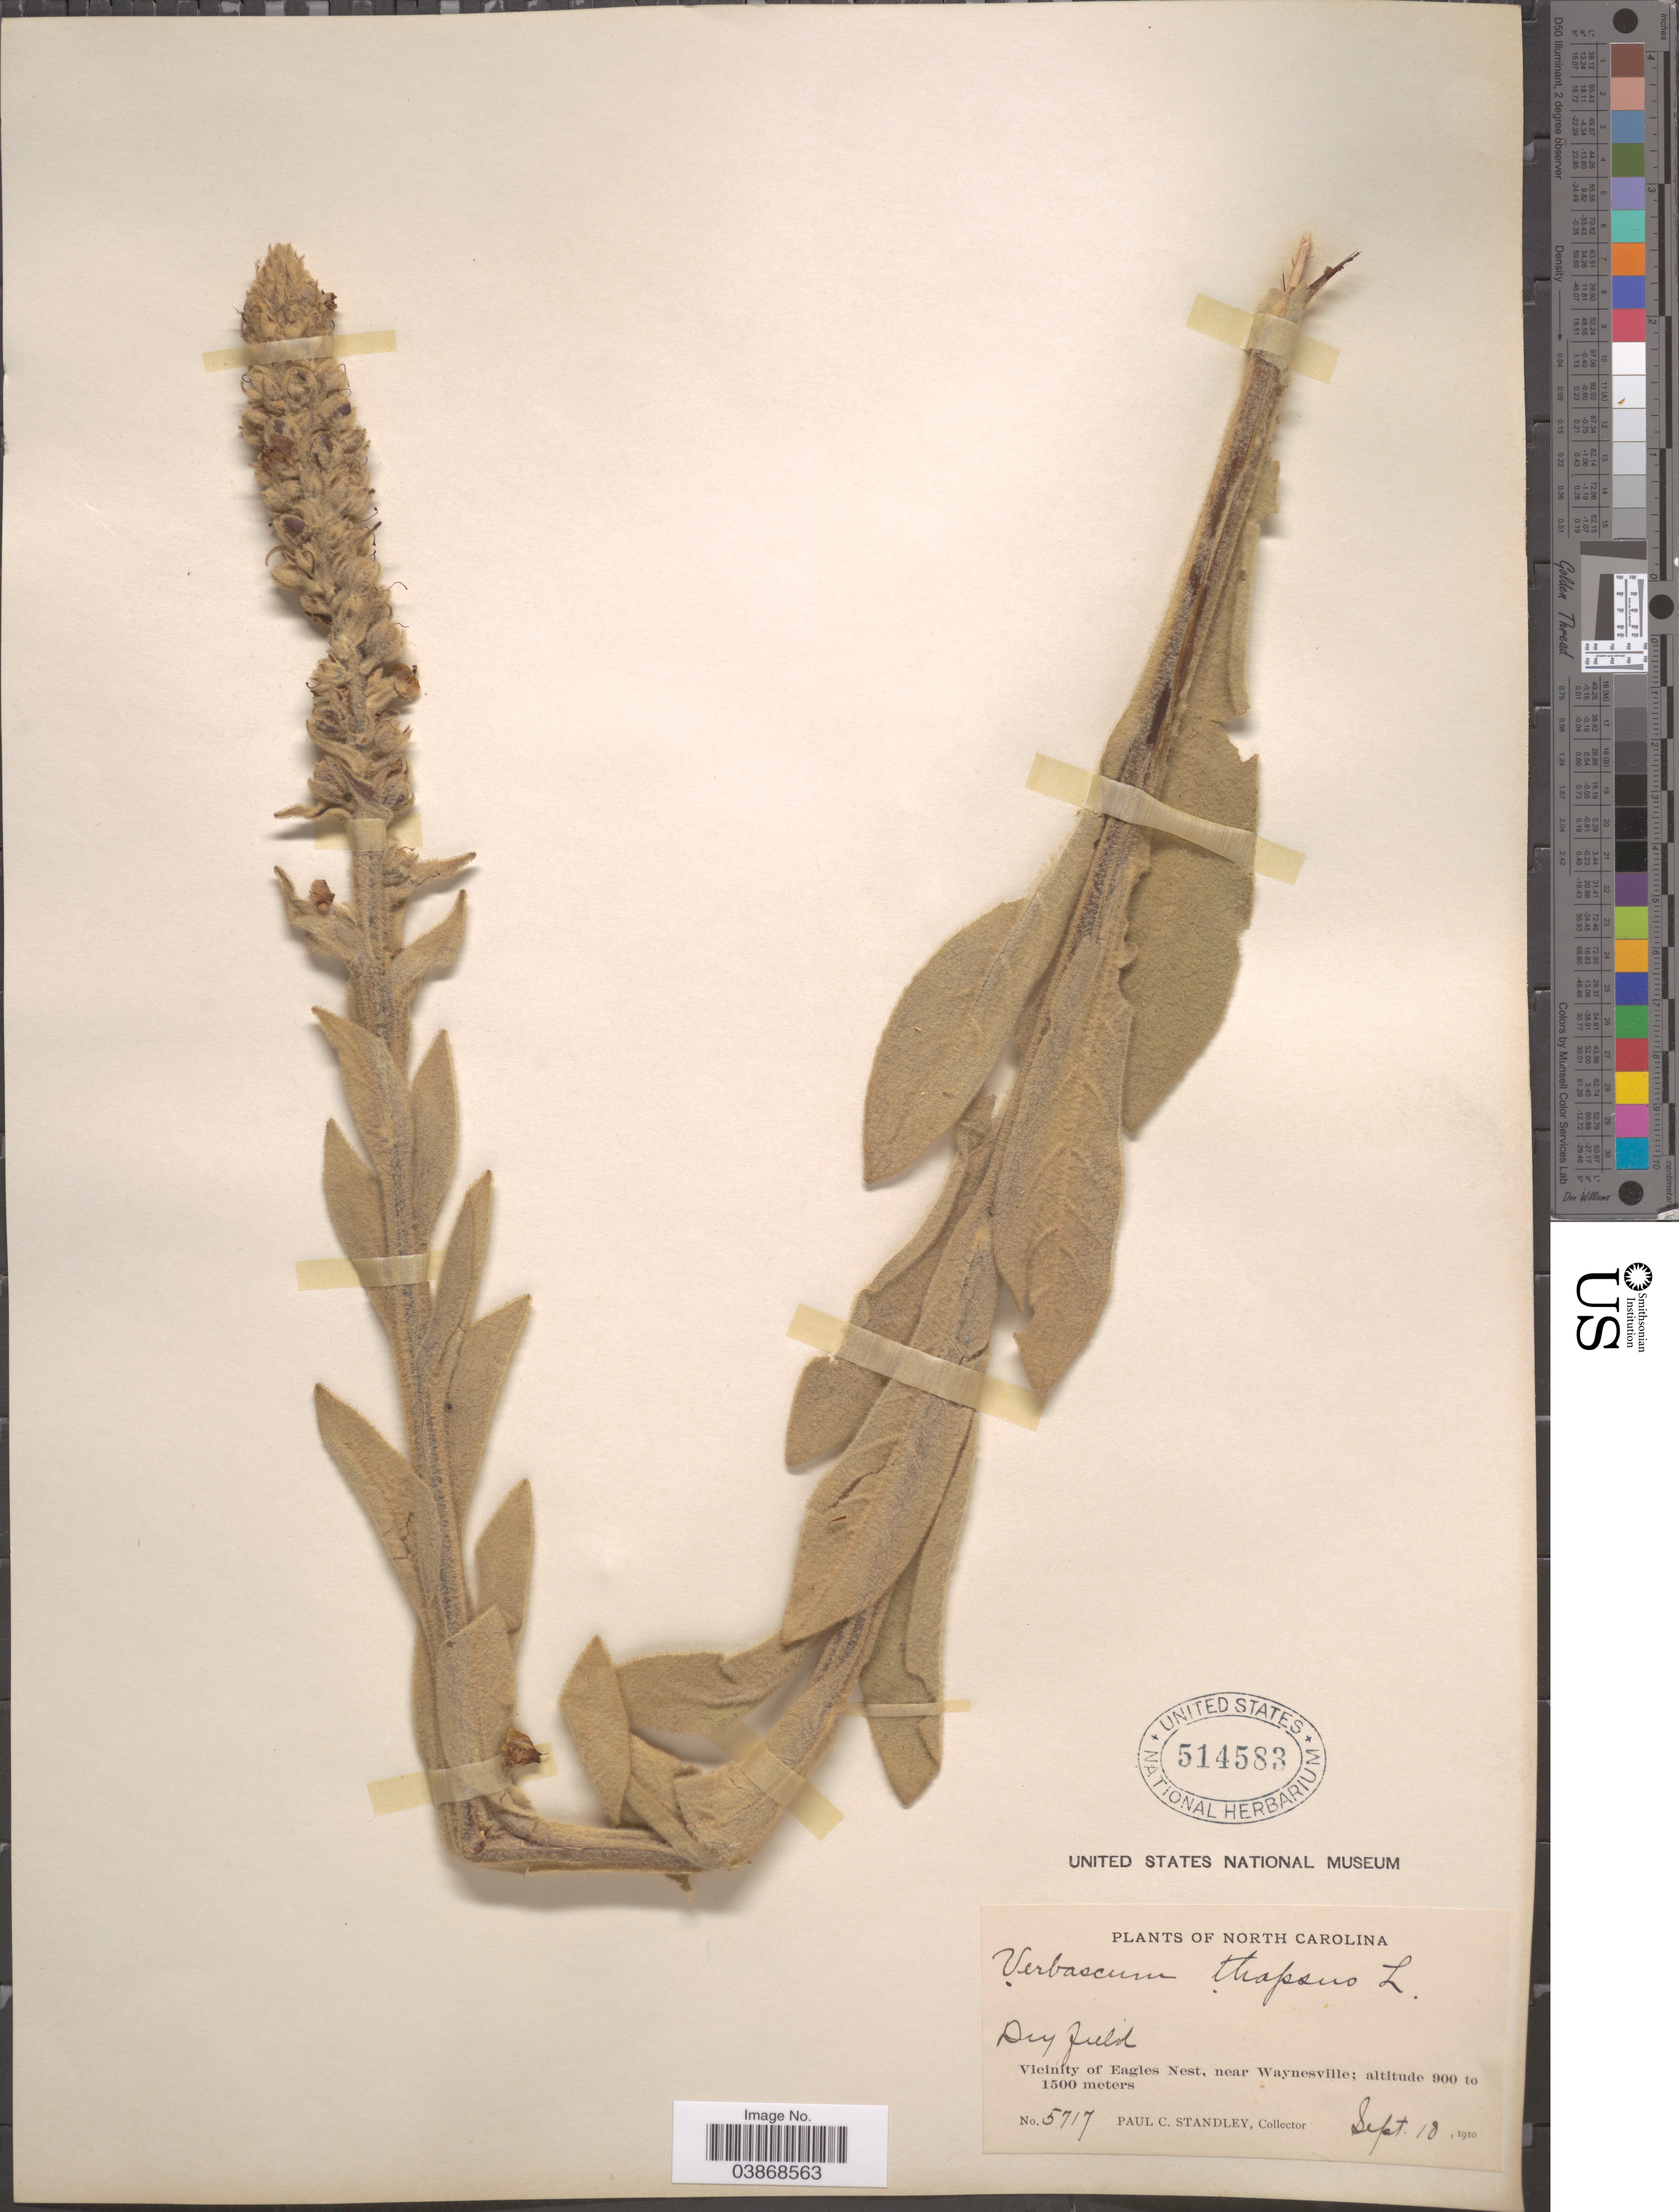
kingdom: Plantae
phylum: Tracheophyta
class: Magnoliopsida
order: Lamiales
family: Scrophulariaceae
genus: Verbascum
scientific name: Verbascum thapsus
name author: L.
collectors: P. C. Standley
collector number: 5717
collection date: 1910-09-18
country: United States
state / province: North Carolina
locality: Vicinity of Eagles Nest, near Waynesville.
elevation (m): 900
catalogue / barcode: US 514583